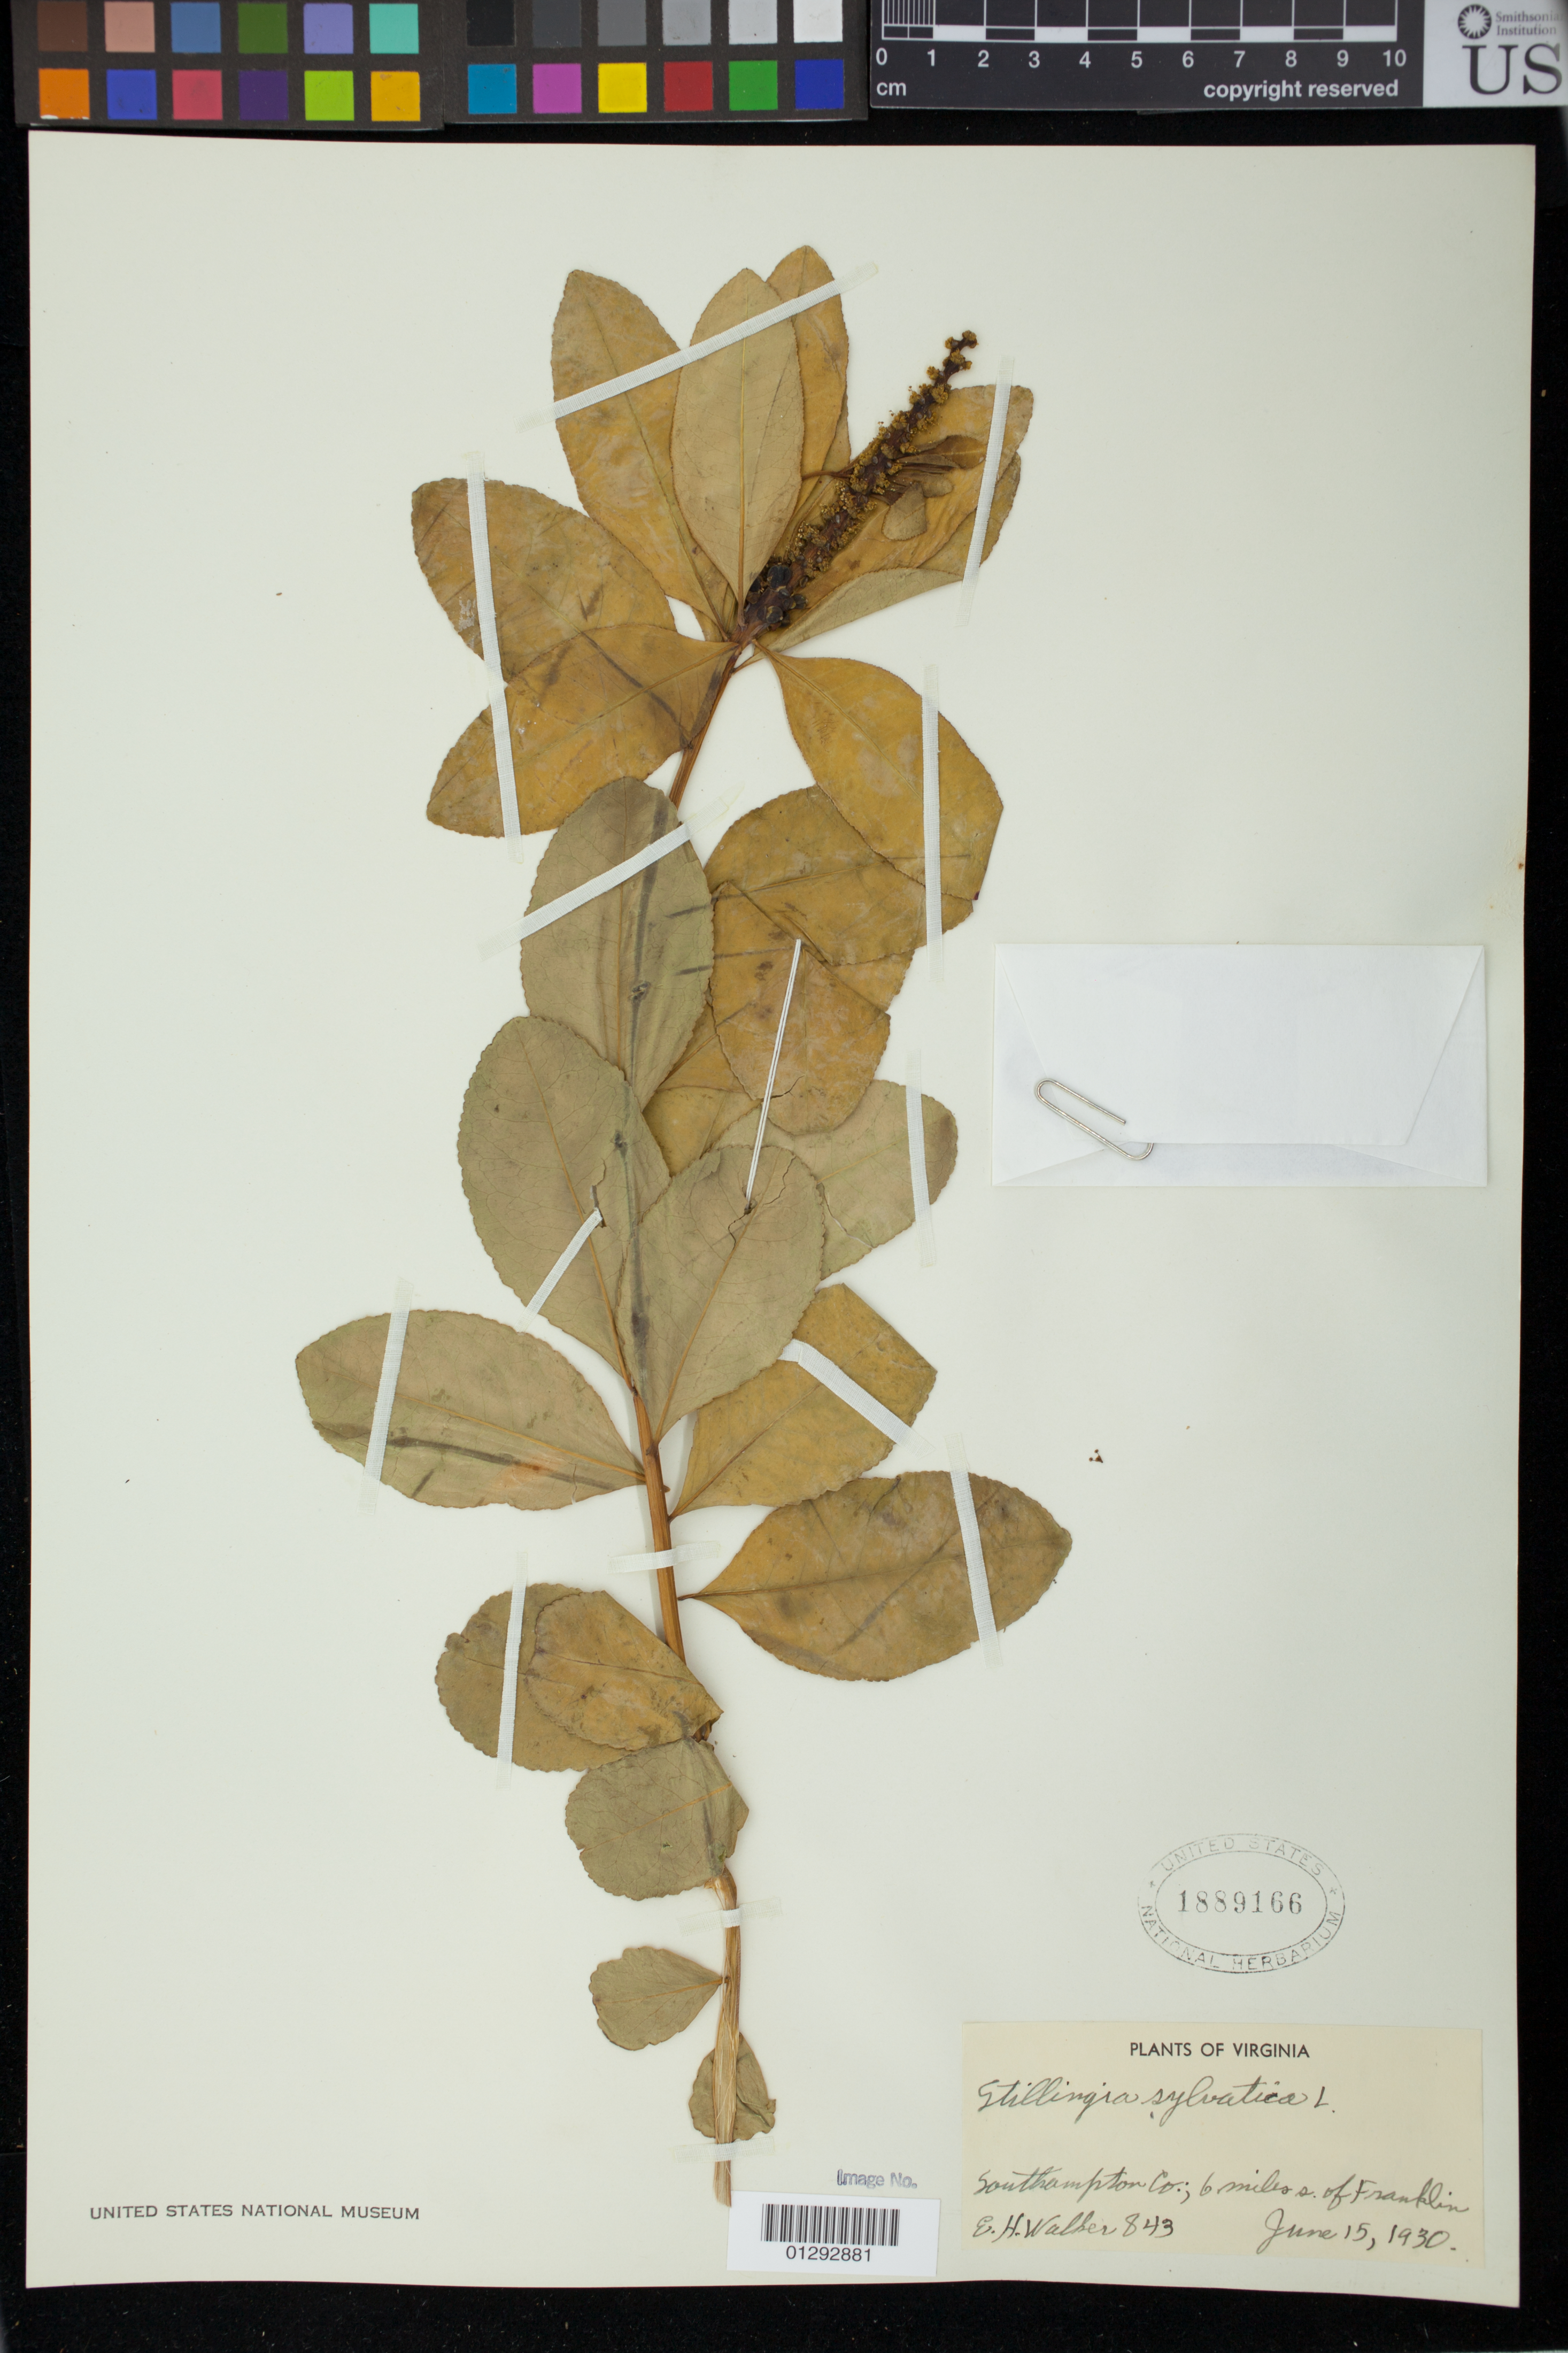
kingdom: Plantae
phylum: Tracheophyta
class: Magnoliopsida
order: Malpighiales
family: Euphorbiaceae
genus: Stillingia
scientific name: Stillingia sylvatica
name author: L.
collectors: E. H. Walker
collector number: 843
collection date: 1930-06-15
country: United States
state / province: Virginia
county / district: Southampton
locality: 6 miles s. of Franklin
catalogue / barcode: US 1889166